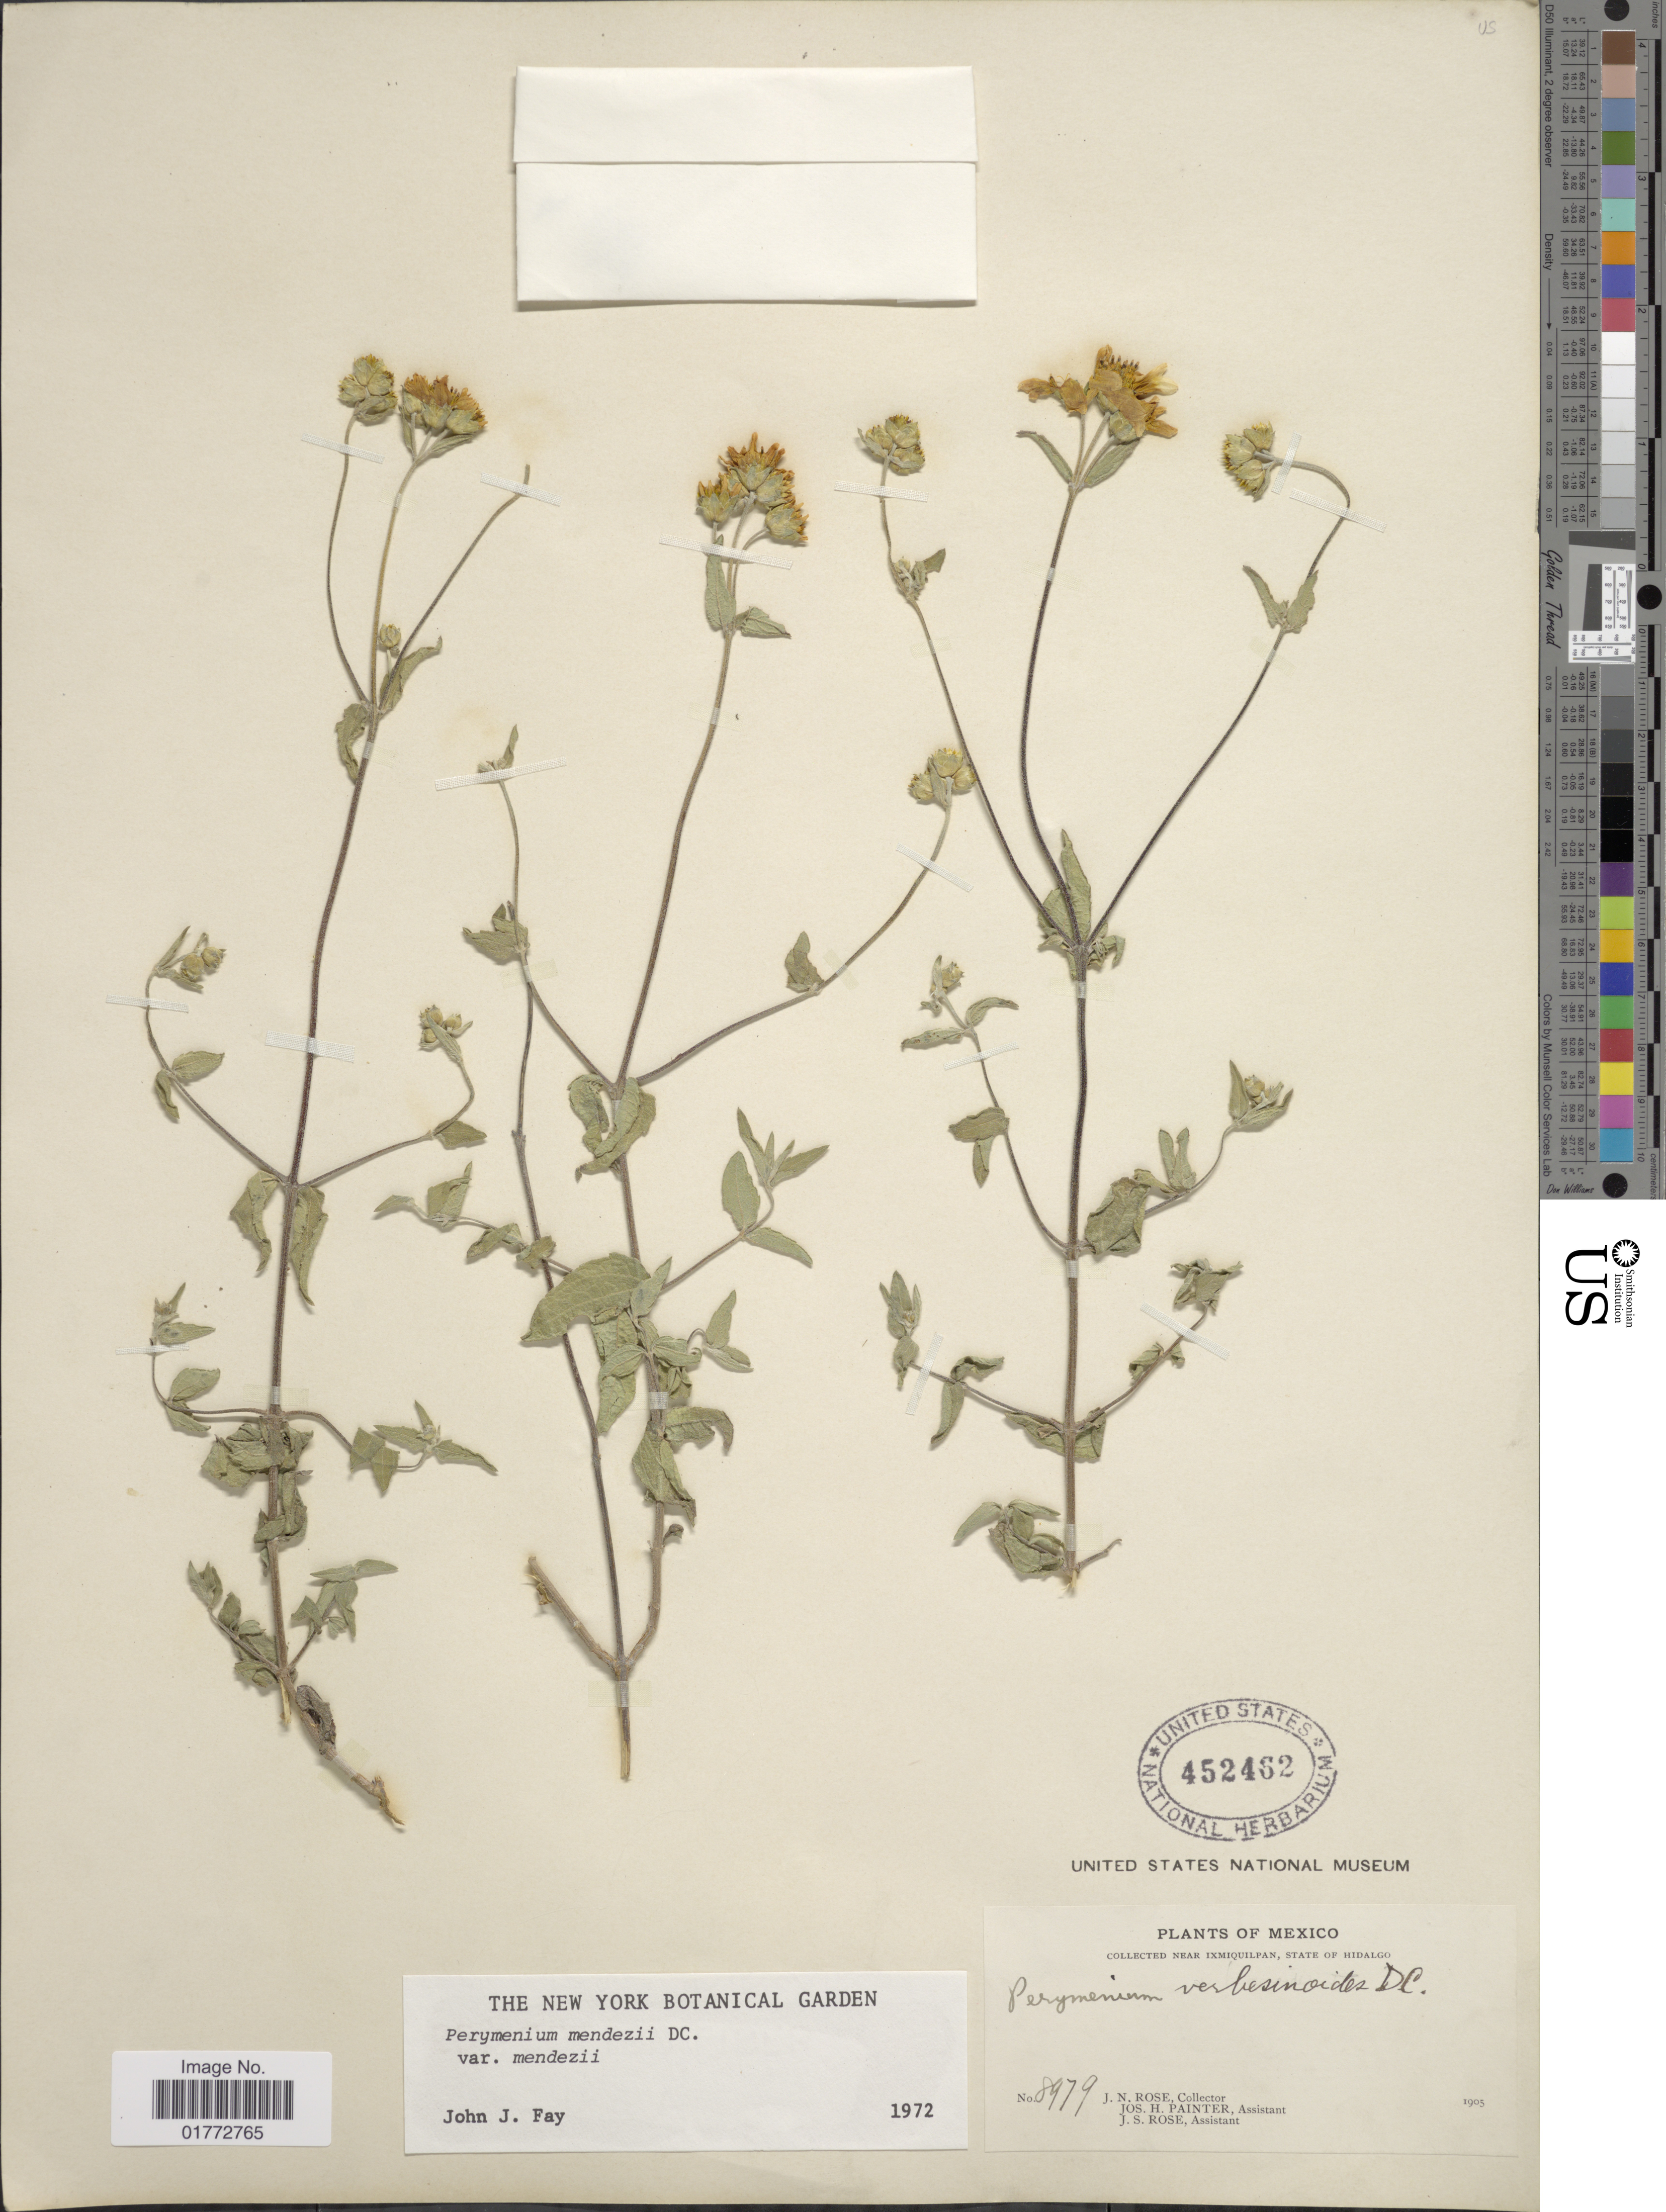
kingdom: Plantae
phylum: Tracheophyta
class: Magnoliopsida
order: Asterales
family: Asteraceae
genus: Perymenium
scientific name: Perymenium mendezii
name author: DC.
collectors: J. N. Rose, J. H. Painter & J. S. Rose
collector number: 8979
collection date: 1905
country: Mexico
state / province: Hidalgo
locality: Near Ixmiquilpan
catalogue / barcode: US 452462